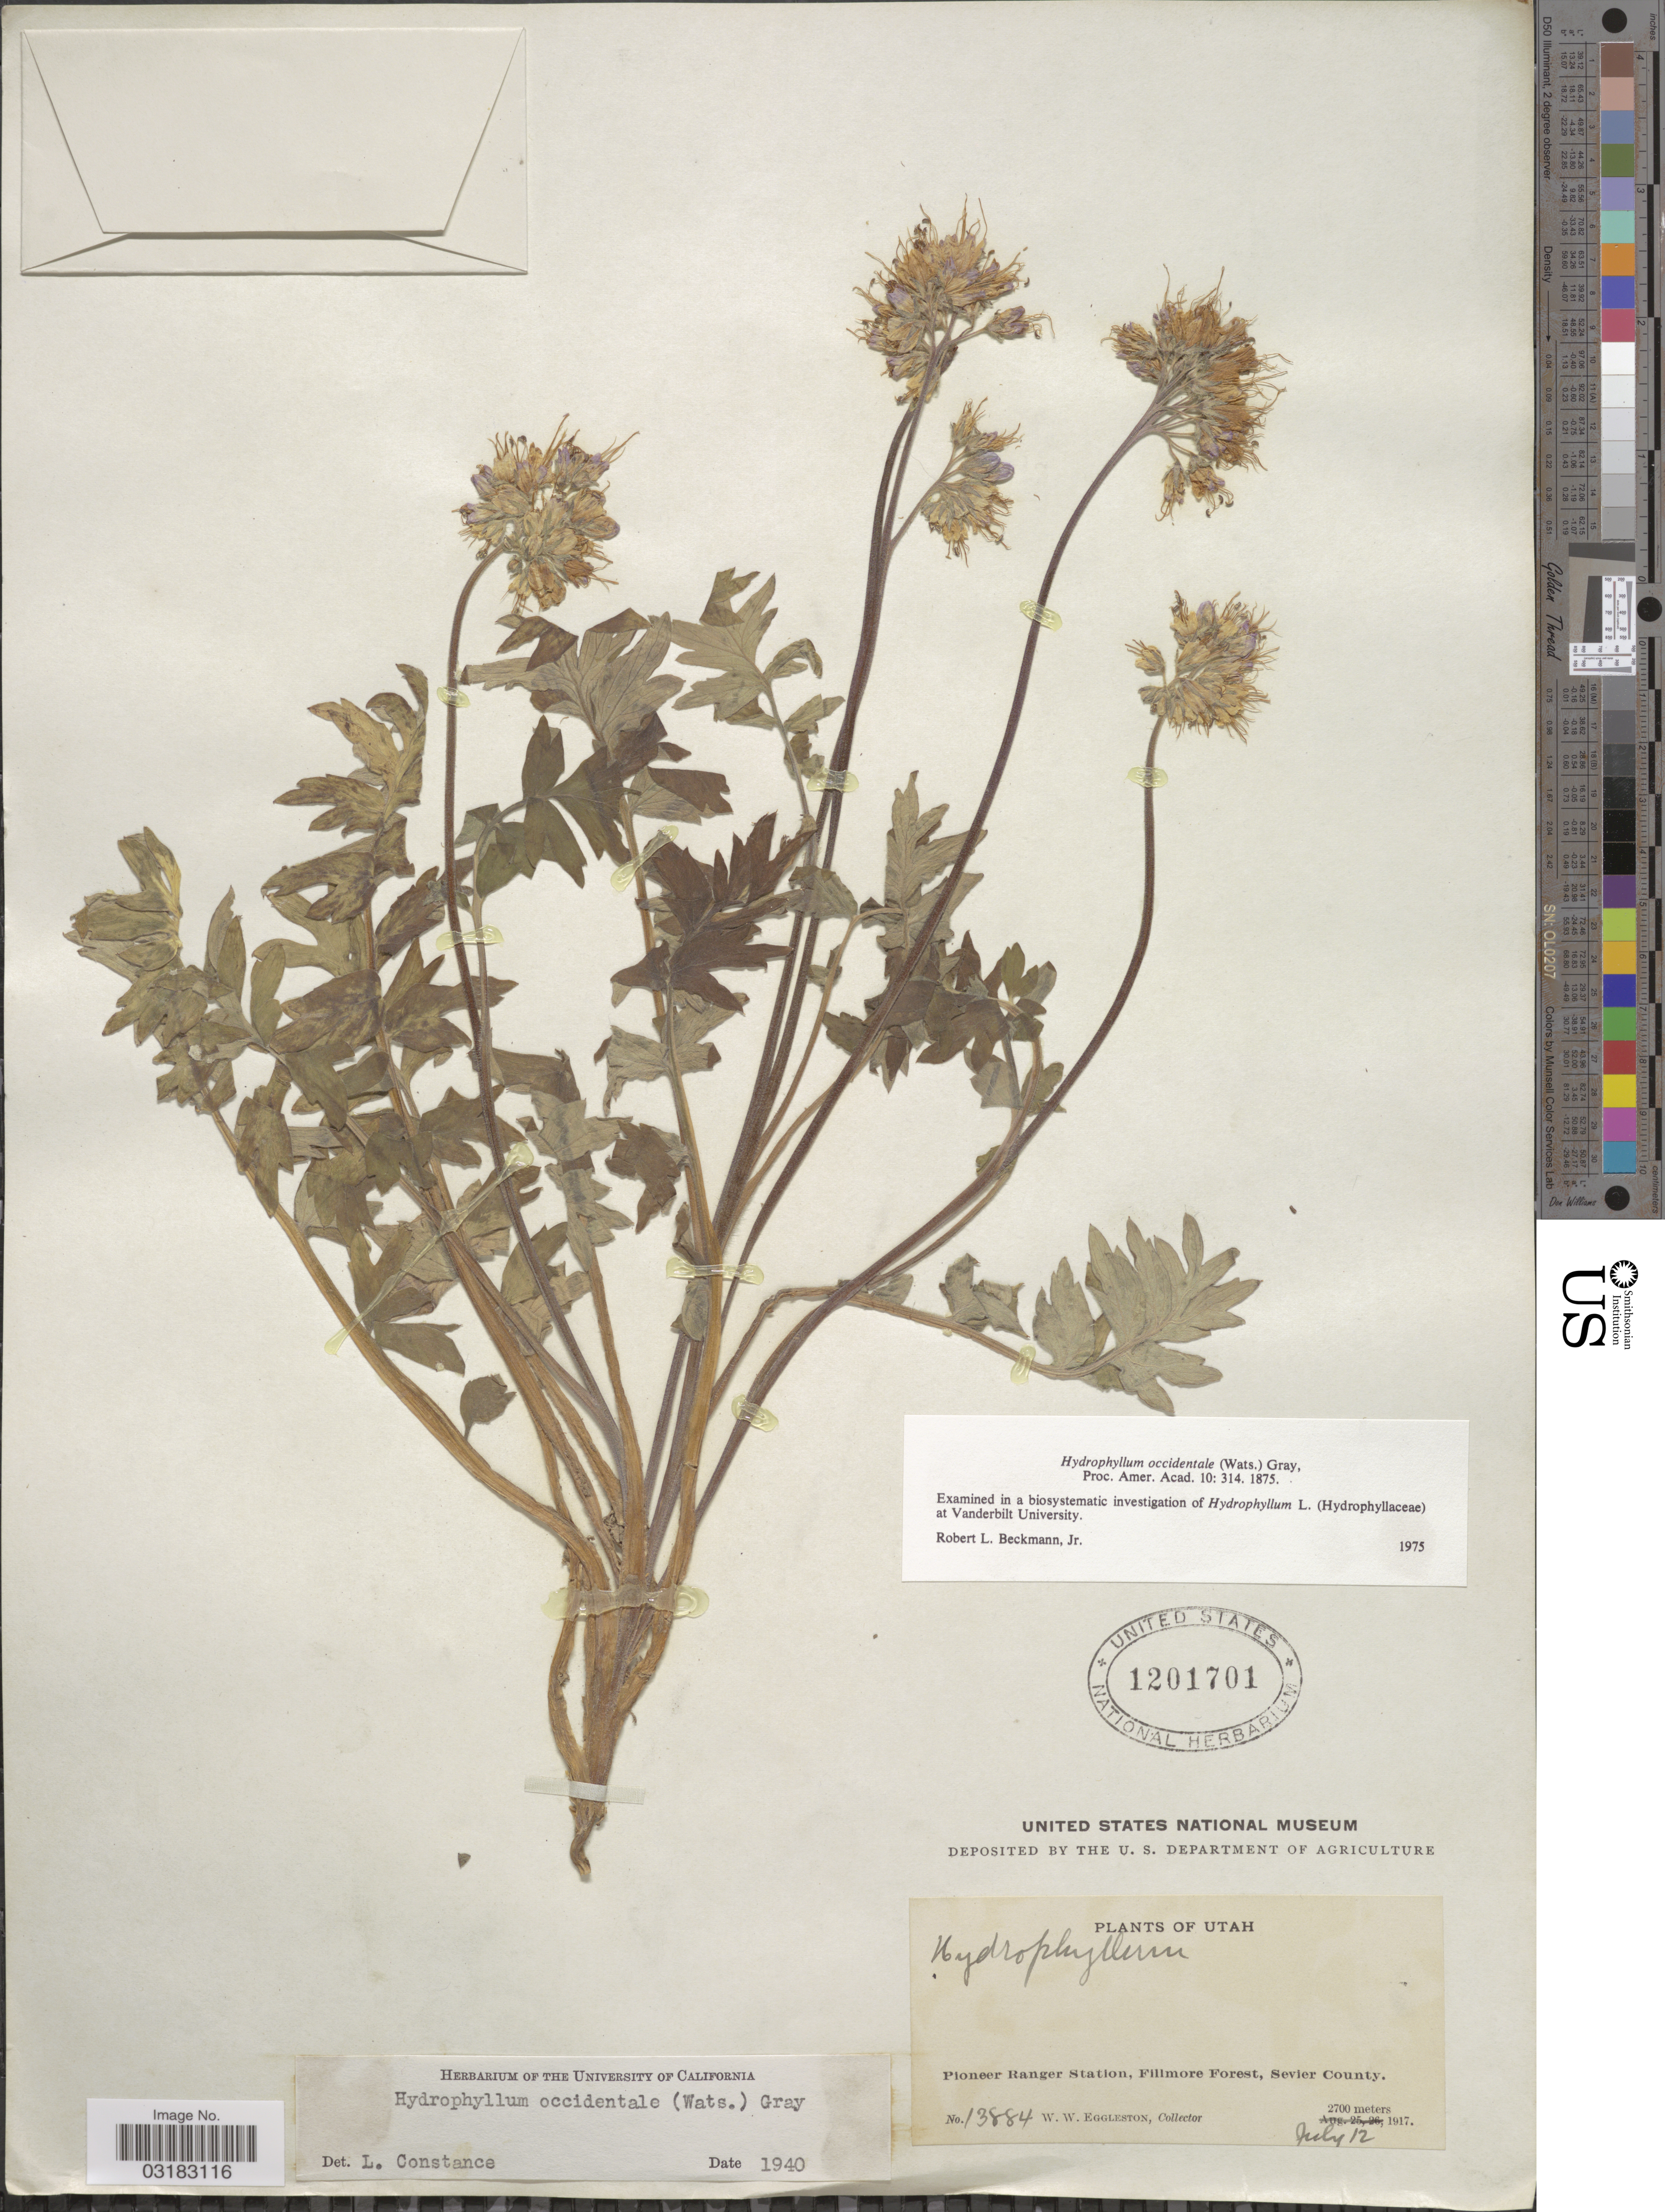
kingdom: Plantae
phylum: Tracheophyta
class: Magnoliopsida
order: Boraginales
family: Hydrophyllaceae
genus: Hydrophyllum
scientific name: Hydrophyllum occidentale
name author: (S. Watson) A. Gray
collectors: W. W. Eggleston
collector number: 13884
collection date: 1917-07-12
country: United States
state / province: Utah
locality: Pioneer Ranger Station, Fillmore Forest, Sevier County.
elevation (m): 2700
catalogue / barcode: US 1201701